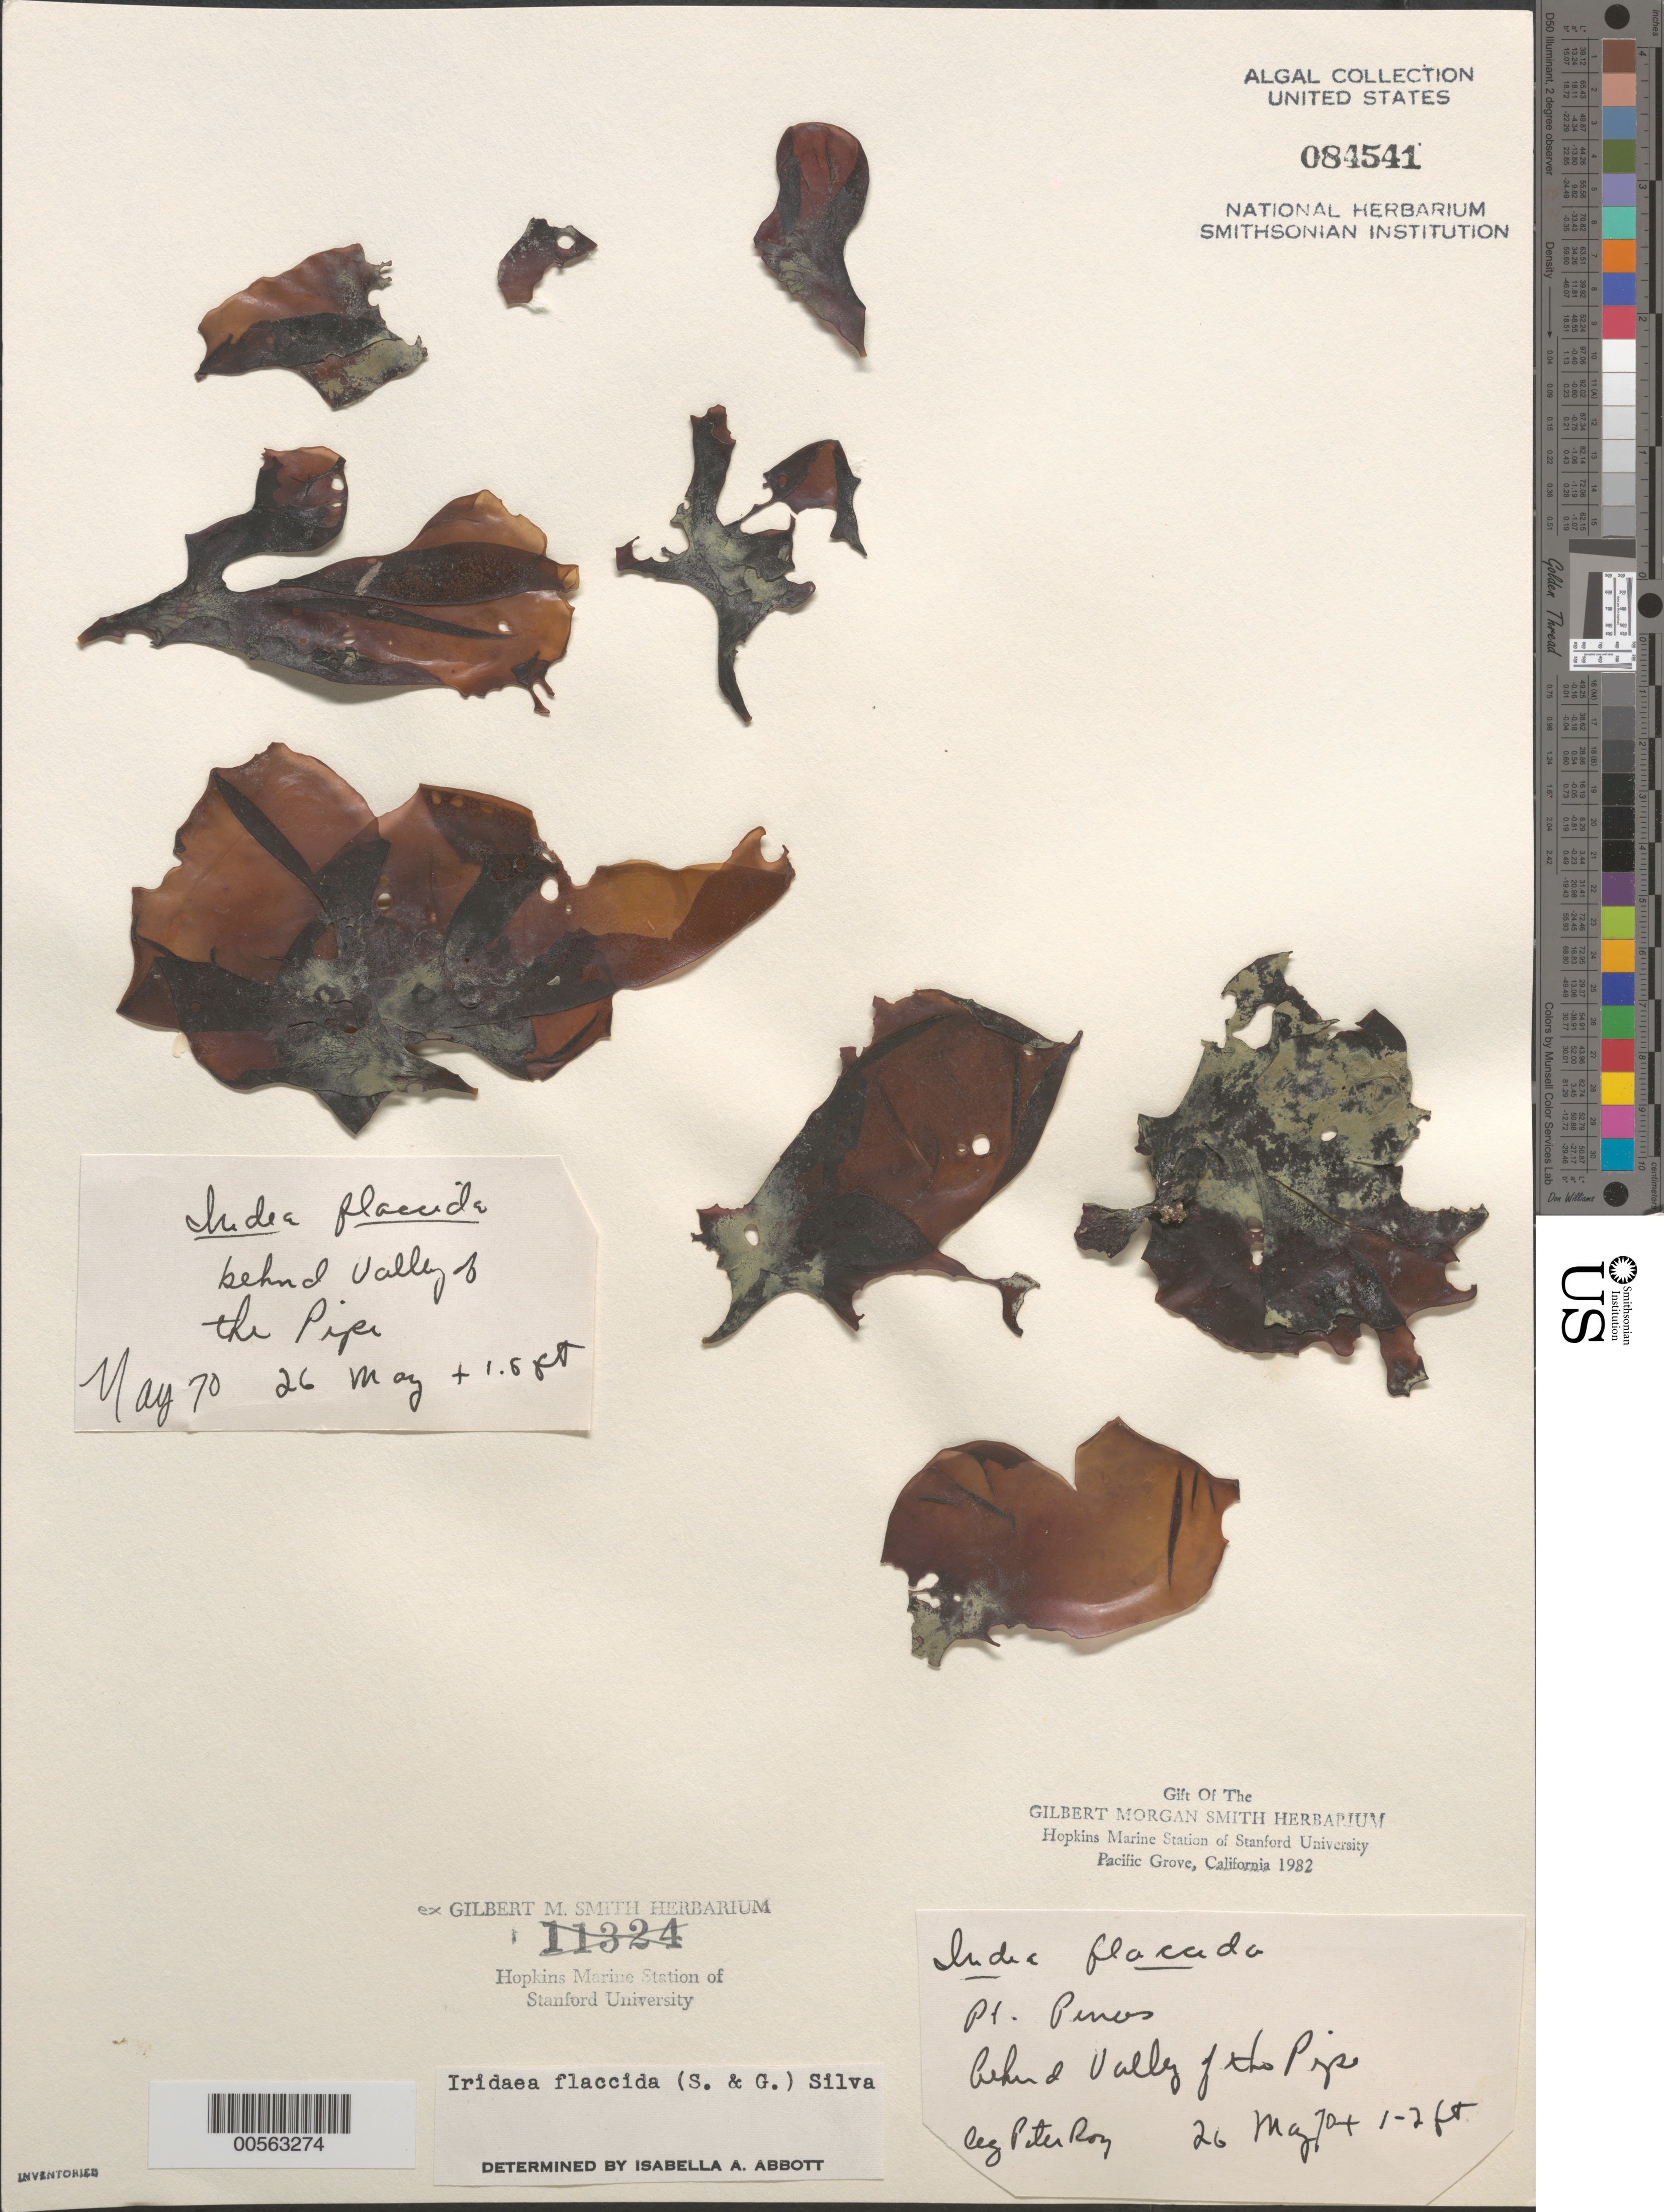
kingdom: Plantae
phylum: Rhodophyta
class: Florideophyceae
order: Gigartinales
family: Gigartinaceae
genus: Mazzaella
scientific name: Mazzaella flaccida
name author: (Setchell & N.L. Gardner) Fredericq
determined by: Algae name updating Project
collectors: P. Roy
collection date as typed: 26 May 1970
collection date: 1970-05-26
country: United States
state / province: California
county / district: Monterey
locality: Point Pinos, behind valley of the pipe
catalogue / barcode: US 84541